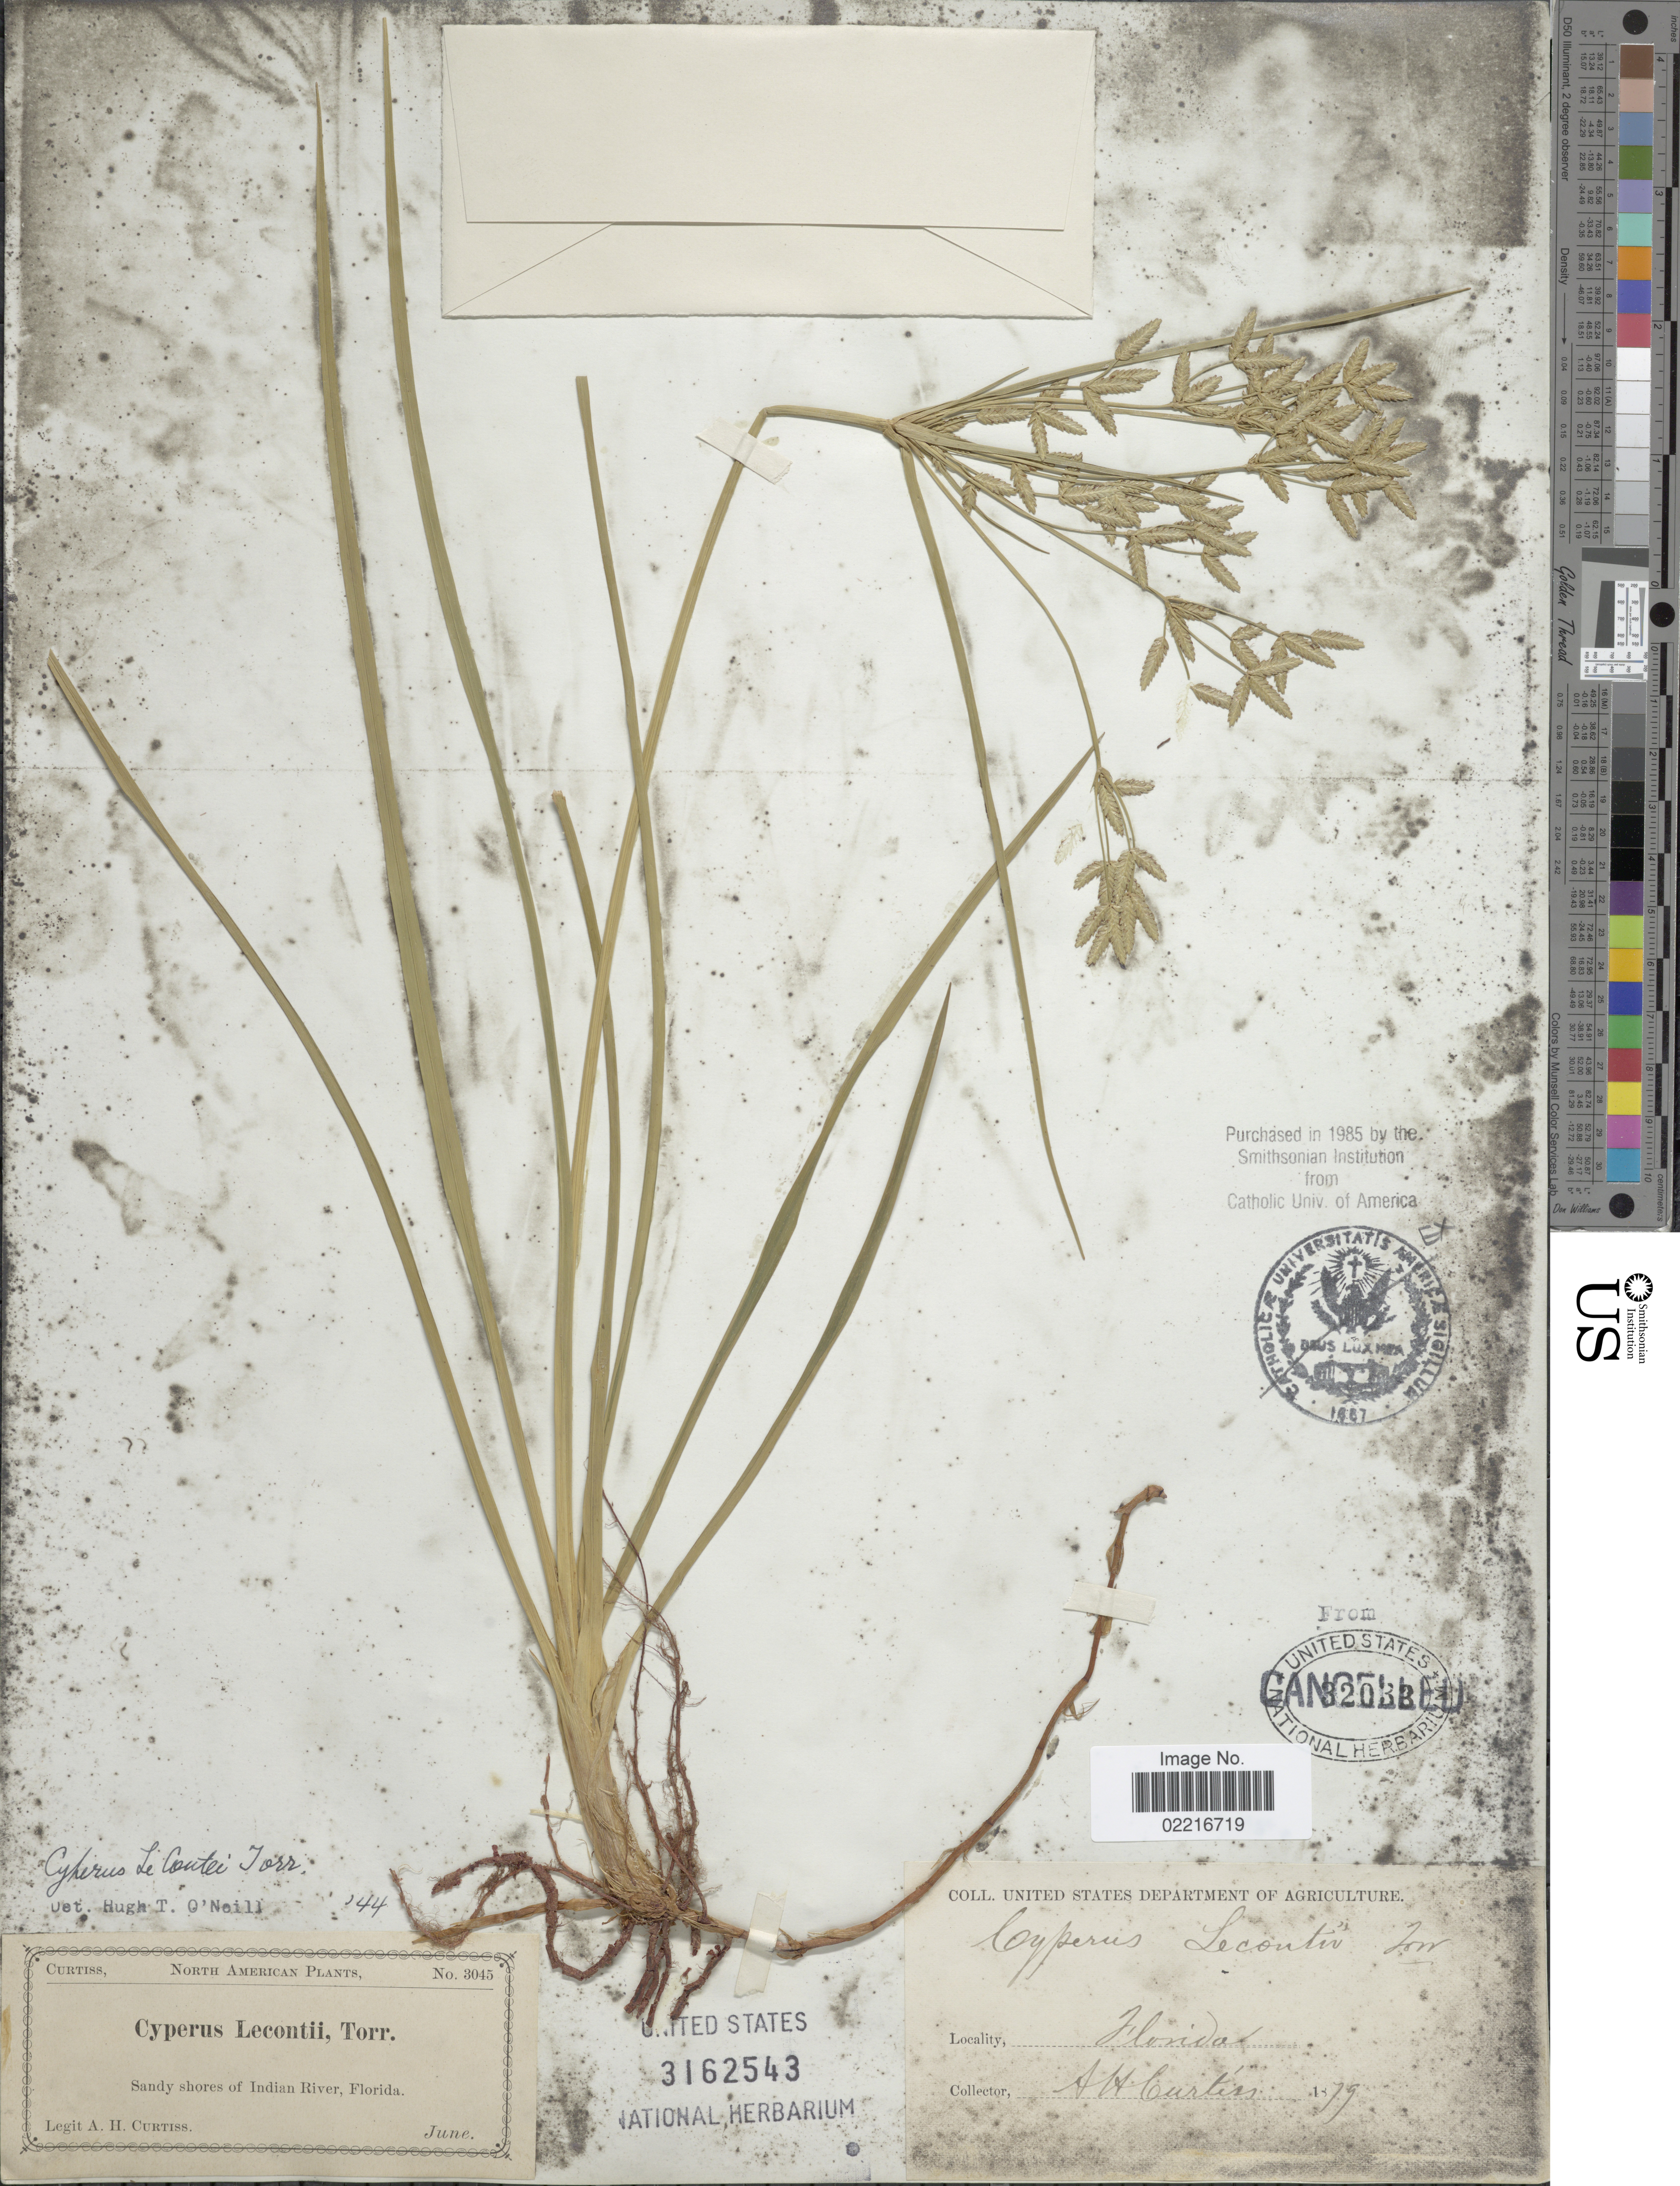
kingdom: Plantae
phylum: Tracheophyta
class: Liliopsida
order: Poales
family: Cyperaceae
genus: Cyperus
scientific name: Cyperus lecontei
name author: Torr. ex Steud.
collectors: A. H. Curtiss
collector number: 3045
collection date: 1879-06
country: United States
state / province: Florida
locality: Sandy shores of Indian River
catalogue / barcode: US 3162543